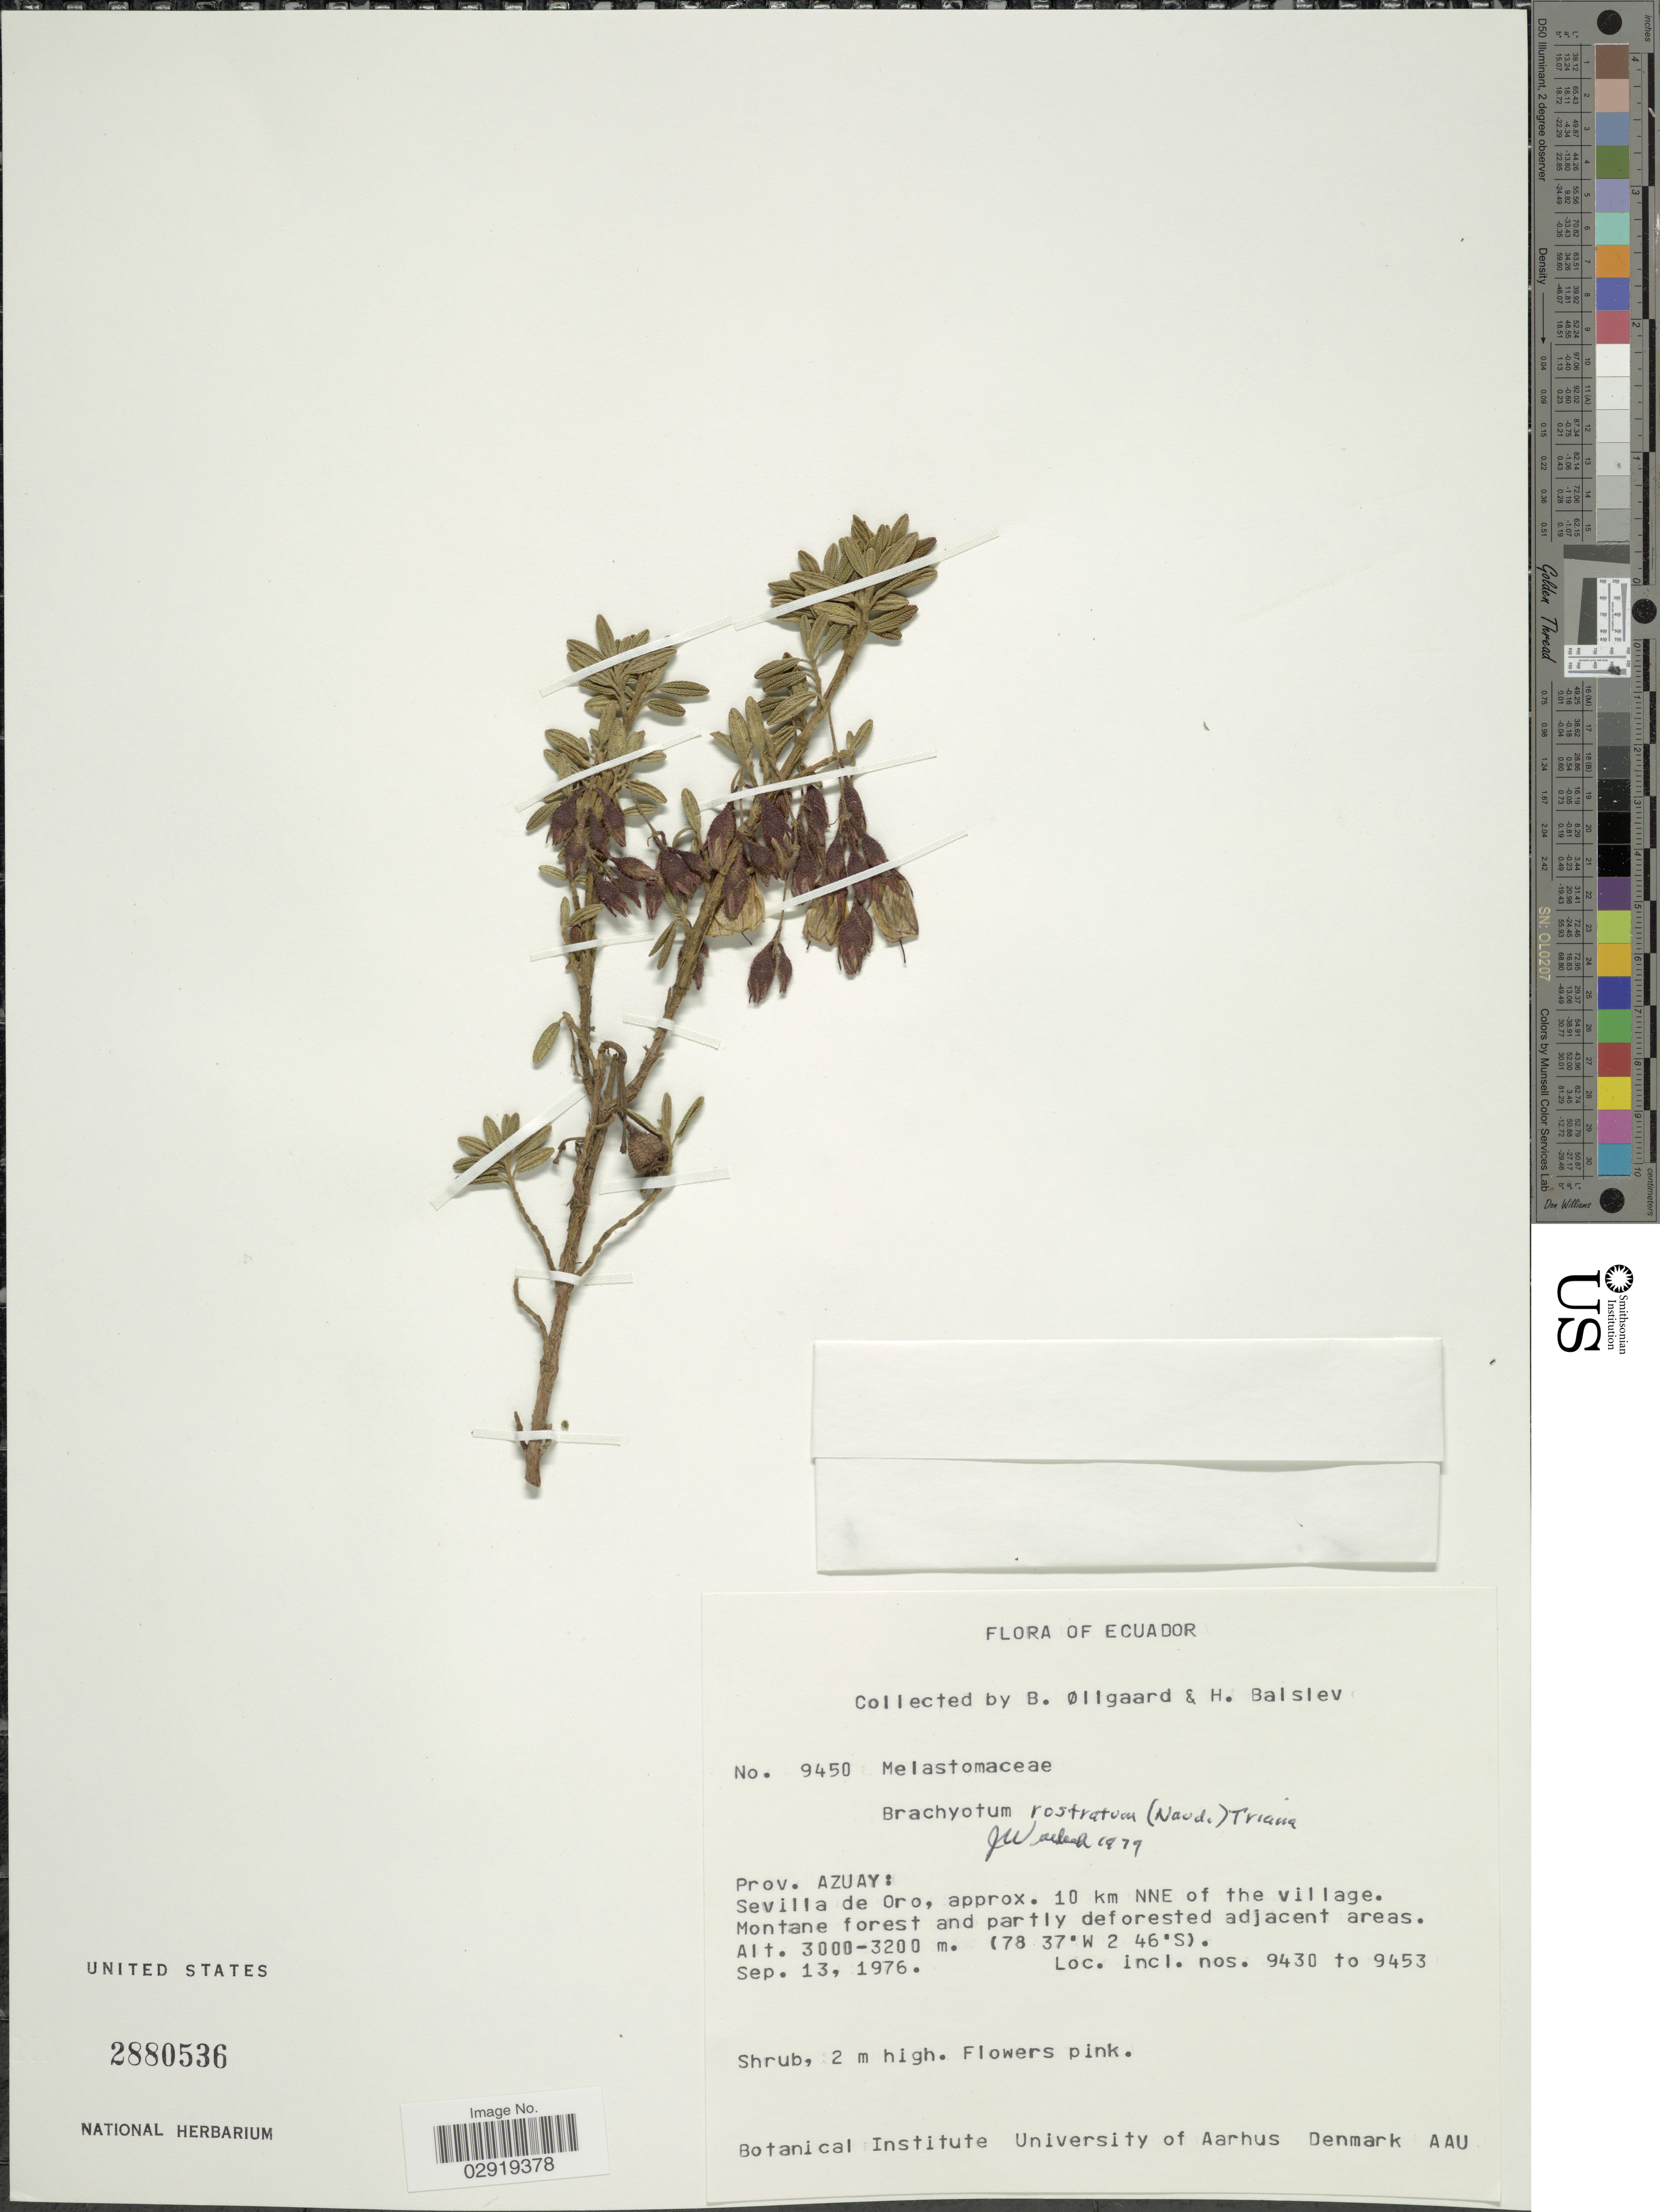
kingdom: Plantae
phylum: Tracheophyta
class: Magnoliopsida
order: Myrtales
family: Melastomataceae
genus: Brachyotum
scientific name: Brachyotum rostratum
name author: (Naudin) Triana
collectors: B. Øllgaard & H. Balslev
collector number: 9450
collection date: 1976-09-13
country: Ecuador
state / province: Azuay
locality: Sevilla de Oro, approx. 10 km NNE of the village.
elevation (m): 3000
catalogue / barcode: US 2880536